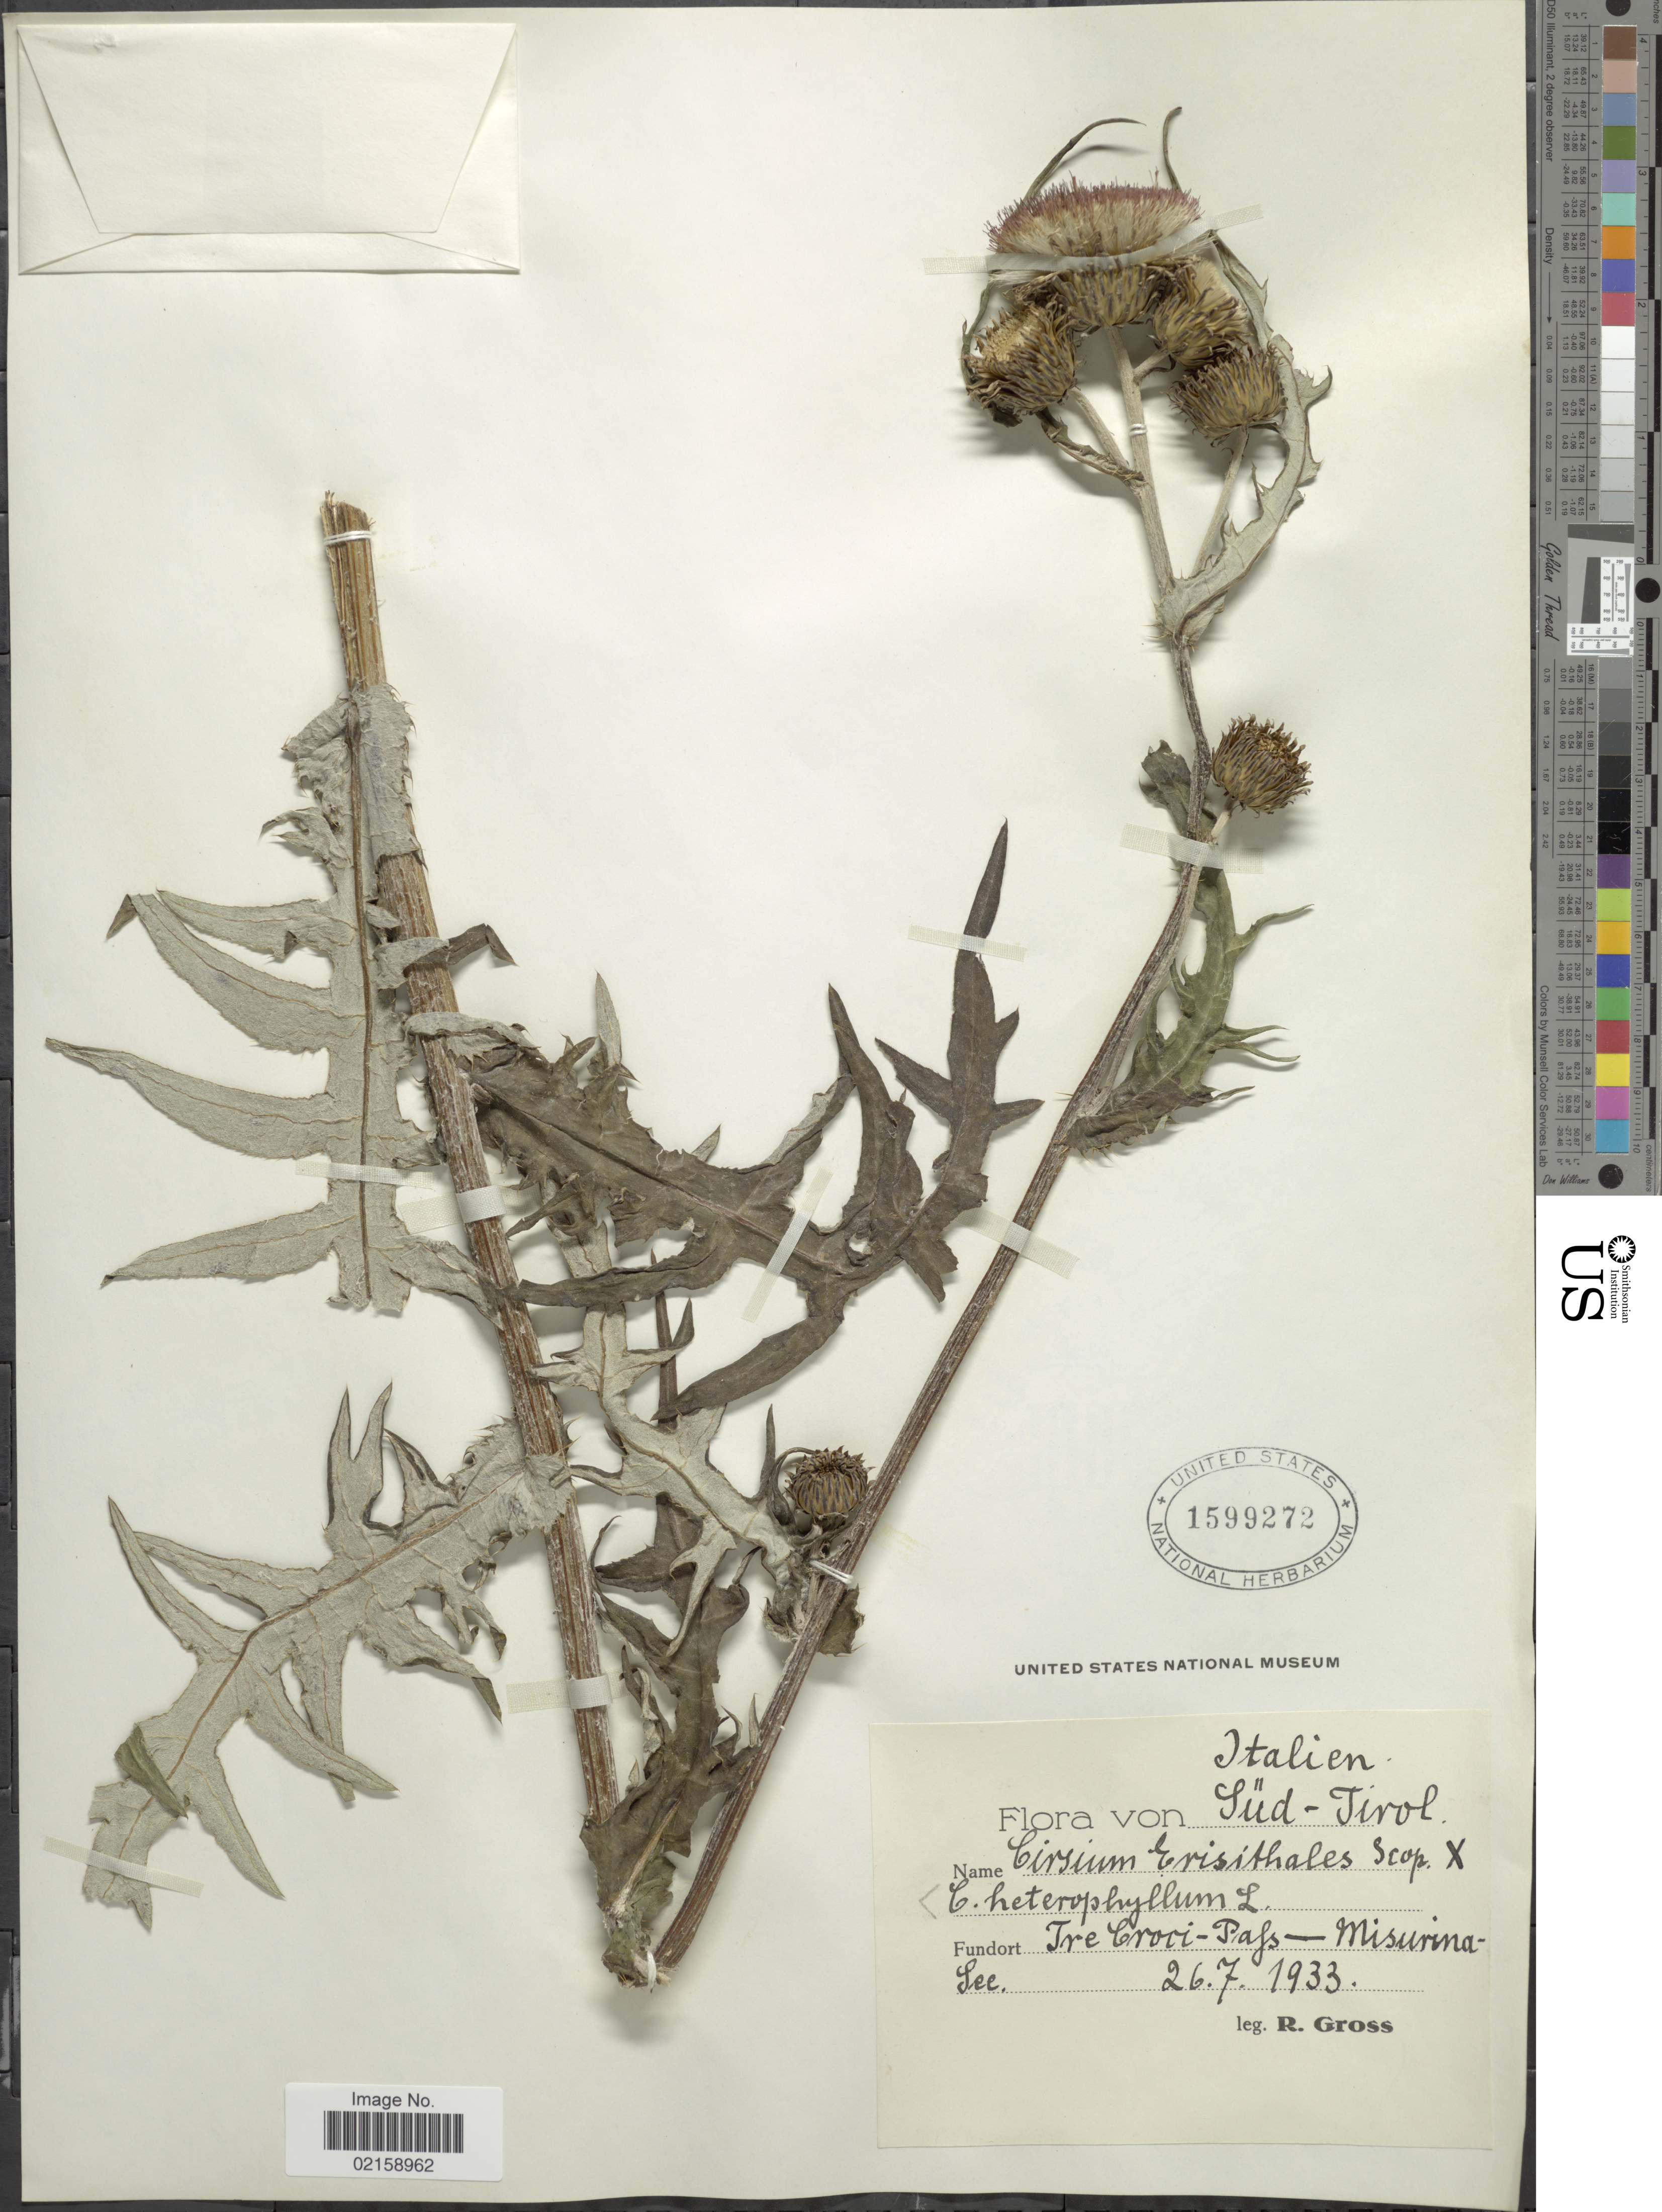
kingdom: Plantae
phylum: Tracheophyta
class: Magnoliopsida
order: Asterales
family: Asteraceae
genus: Cirsium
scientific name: Cirsium erisithales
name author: (Jacq.) Scop.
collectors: R. Gross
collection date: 1933-07-26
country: Italy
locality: Italien, Süd-Tirol, Fundort Tre Croci-Pafs-Misurina-See.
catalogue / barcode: US 1599272